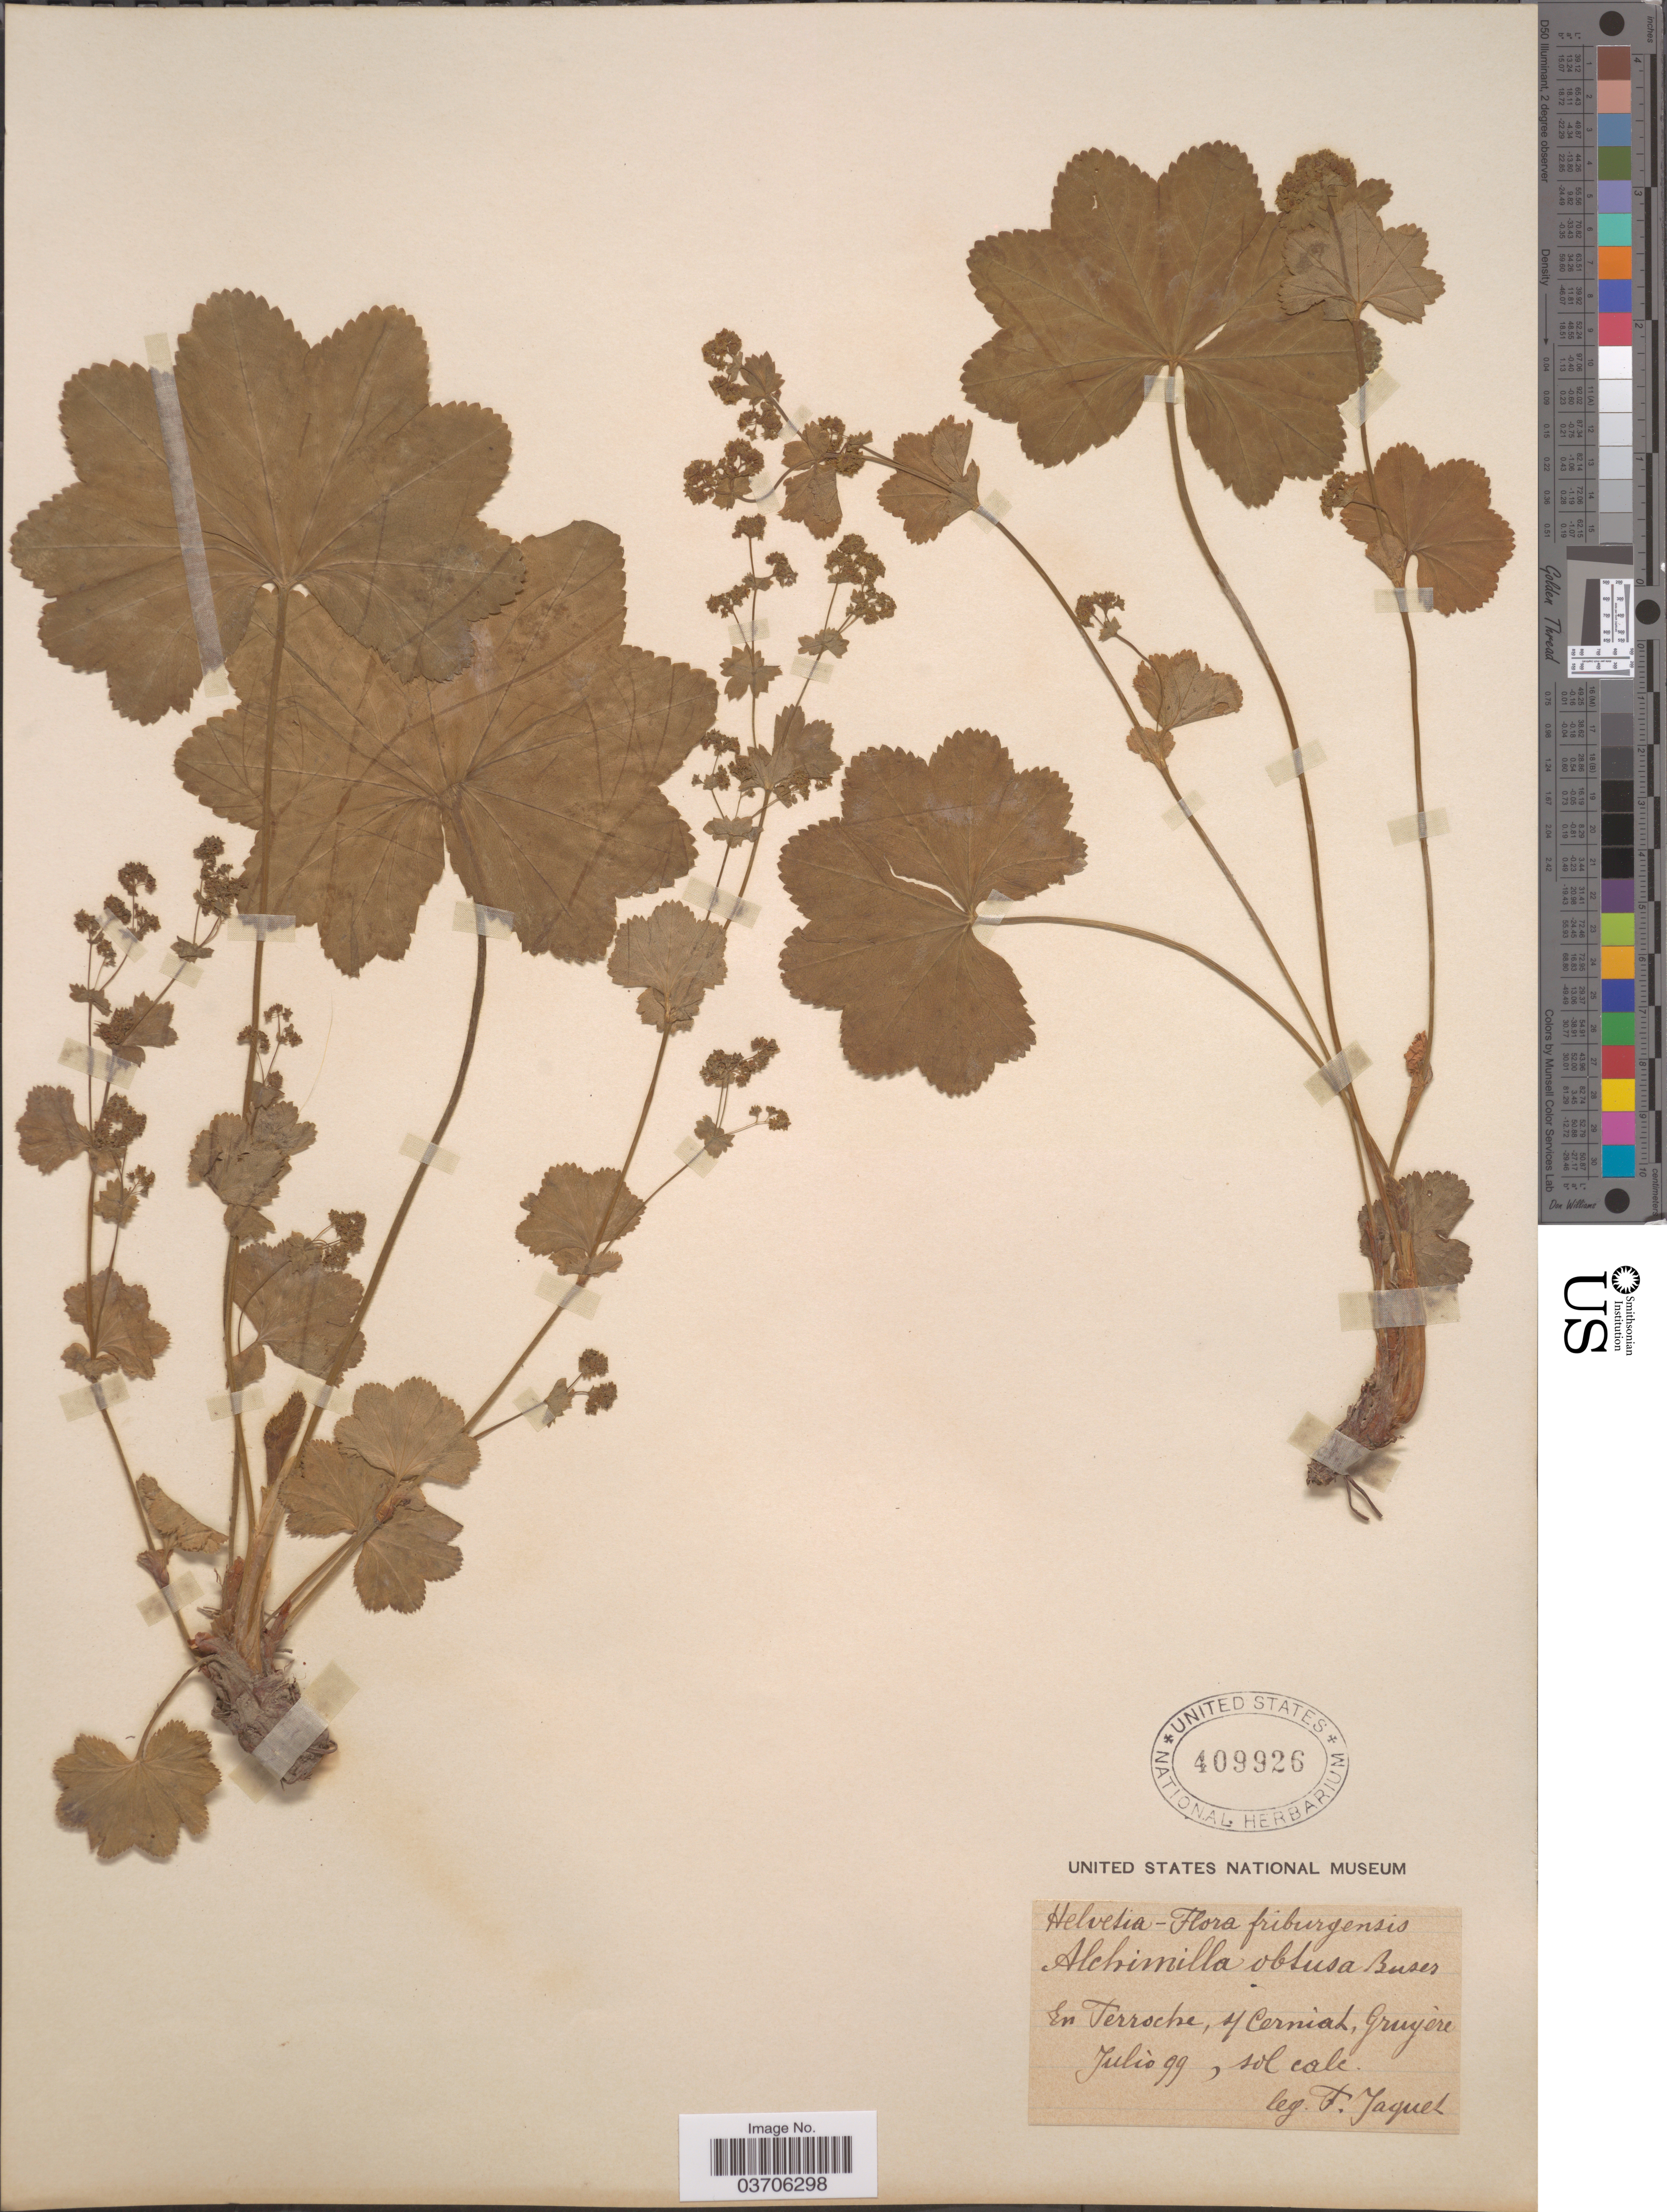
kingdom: Plantae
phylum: Tracheophyta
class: Magnoliopsida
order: Rosales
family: Rosaceae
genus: Alchemilla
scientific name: Alchemilla obtusa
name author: Buser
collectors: F. Jaquet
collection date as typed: Transcribed d/m/y: /7/99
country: Switzerland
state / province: Fribourg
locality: Helvetia. En Terroche, s/ Cerniat, Gruyère.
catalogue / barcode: US 409926